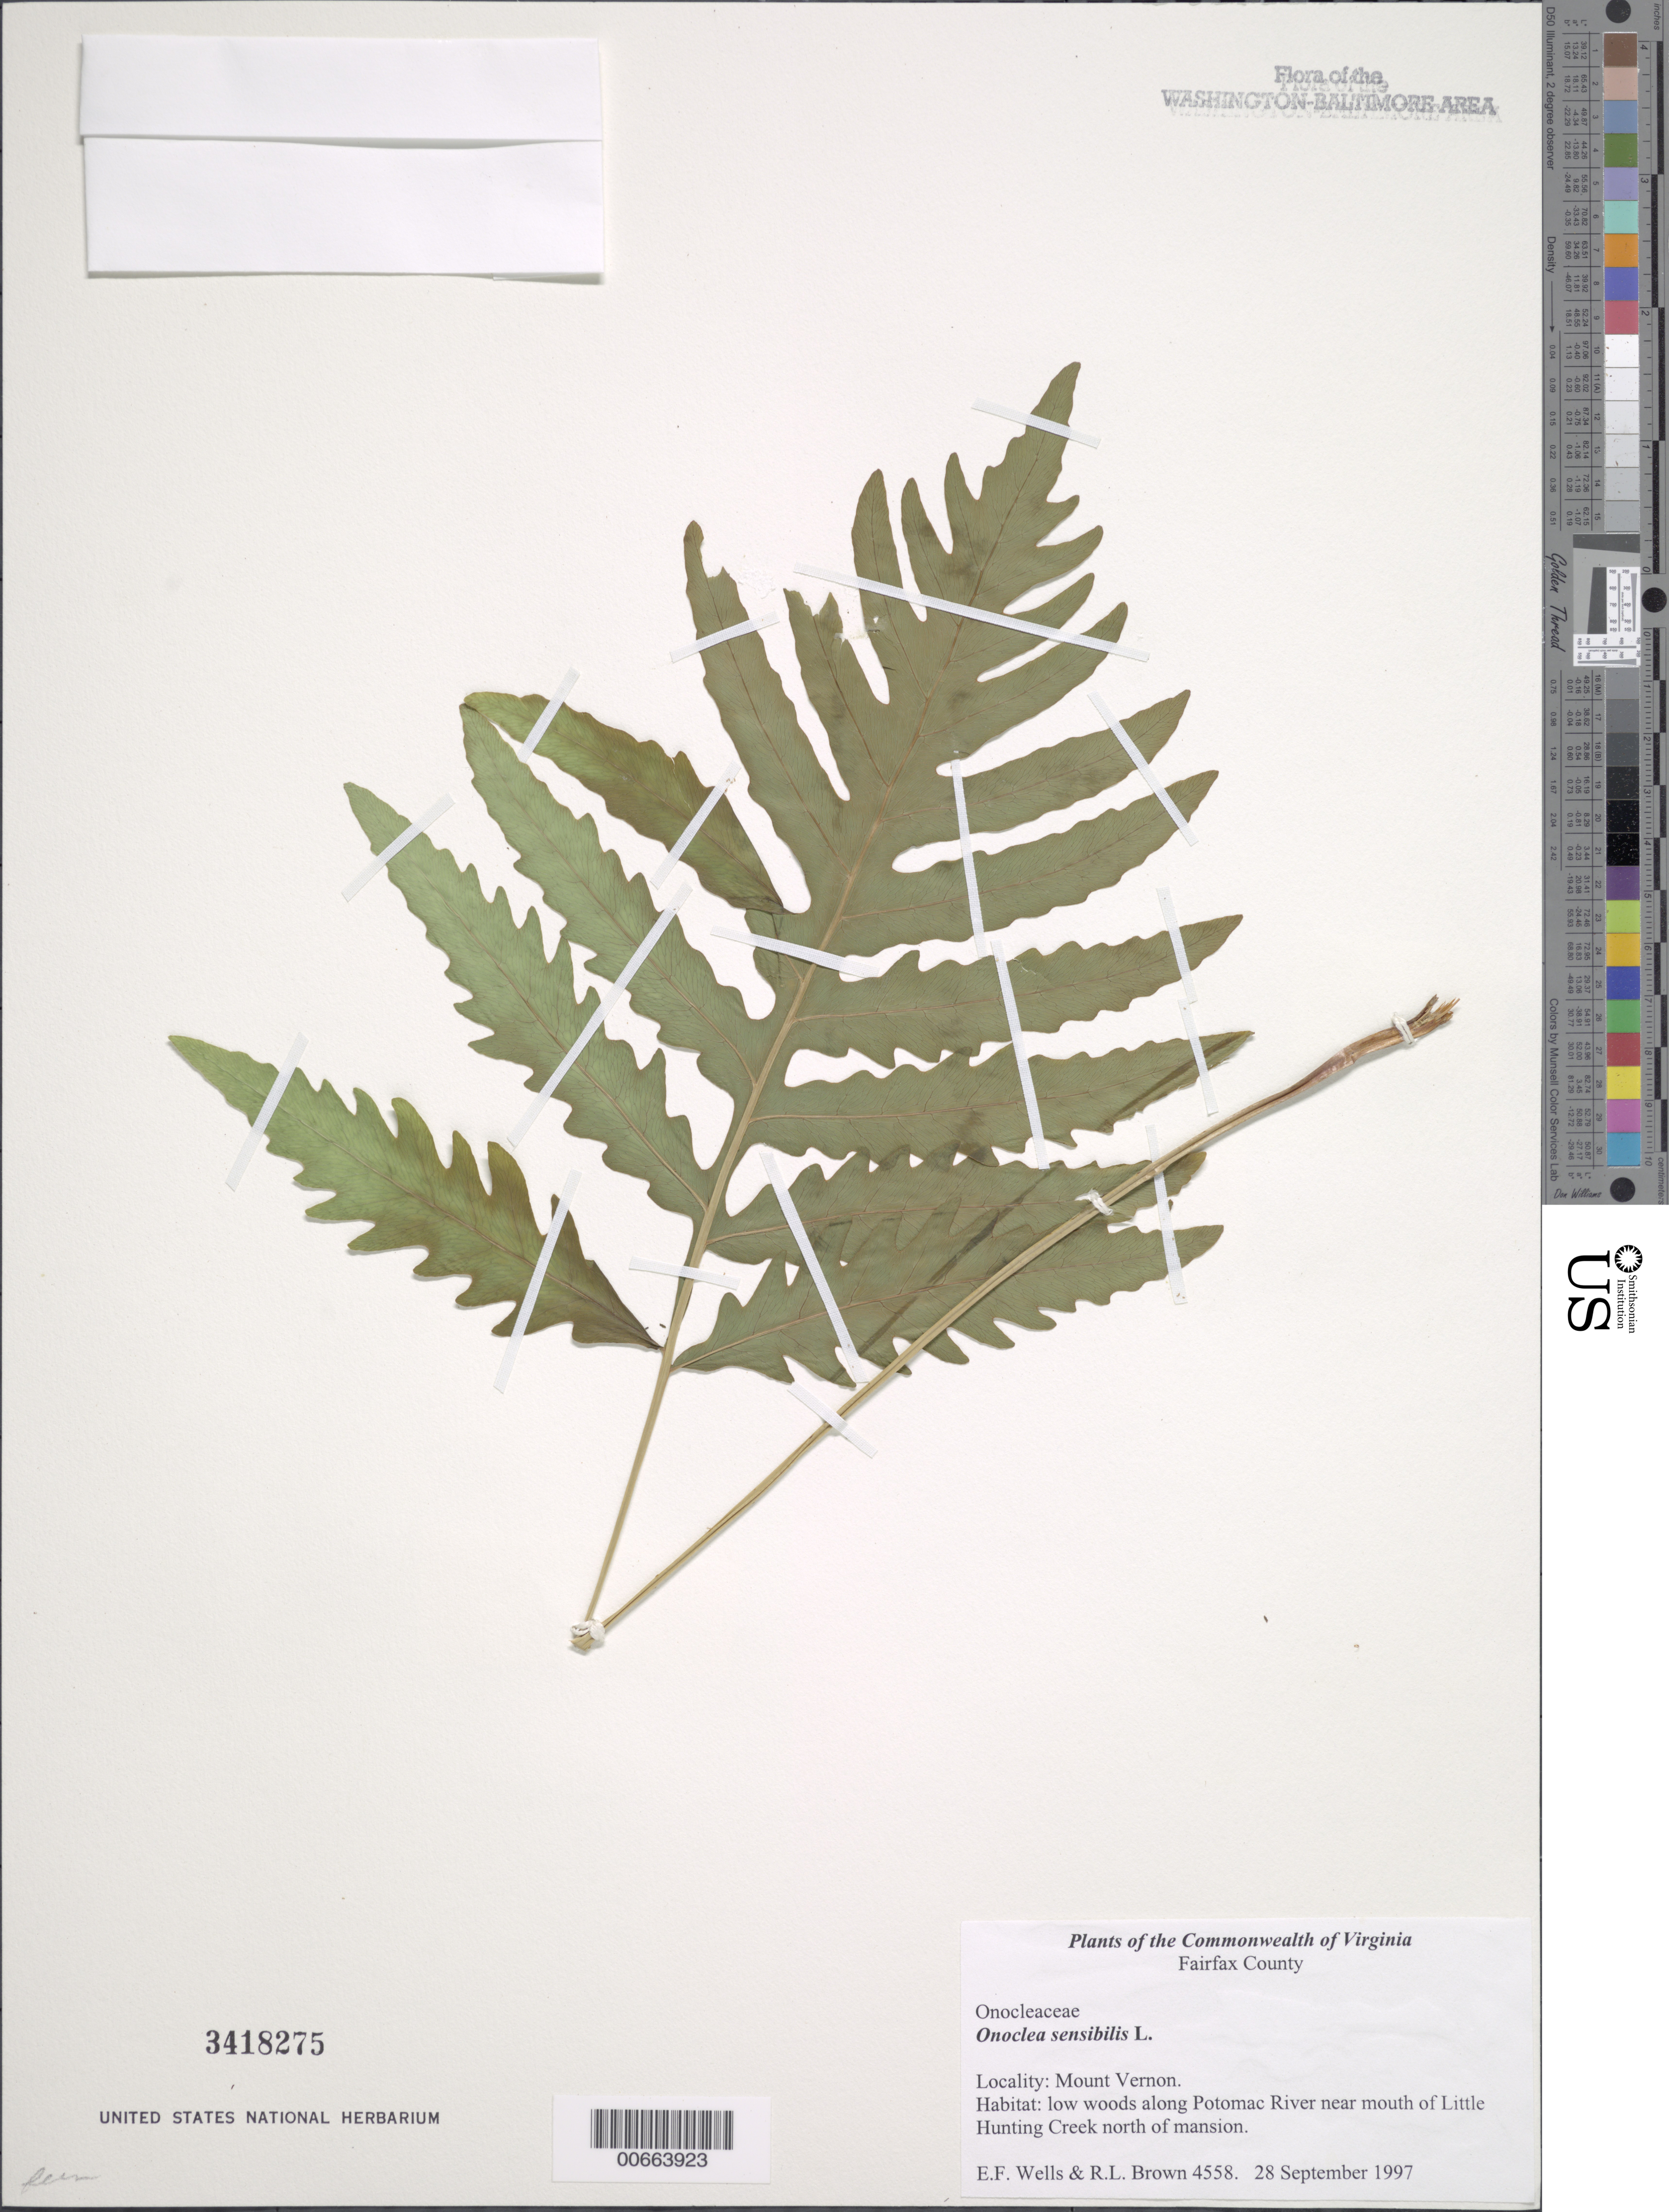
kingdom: Plantae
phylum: Tracheophyta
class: Polypodiopsida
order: Polypodiales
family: Onocleaceae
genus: Onoclea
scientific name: Onoclea sensibilis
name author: L.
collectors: E. F. Wells & R. L. Brown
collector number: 4558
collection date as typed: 03 Jun 1998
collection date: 1998-06-03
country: United States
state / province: Virginia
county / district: Fairfax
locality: Mount Vernon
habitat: low woods along road near Pioneer Farm southwest of mansion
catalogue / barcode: US 3418275